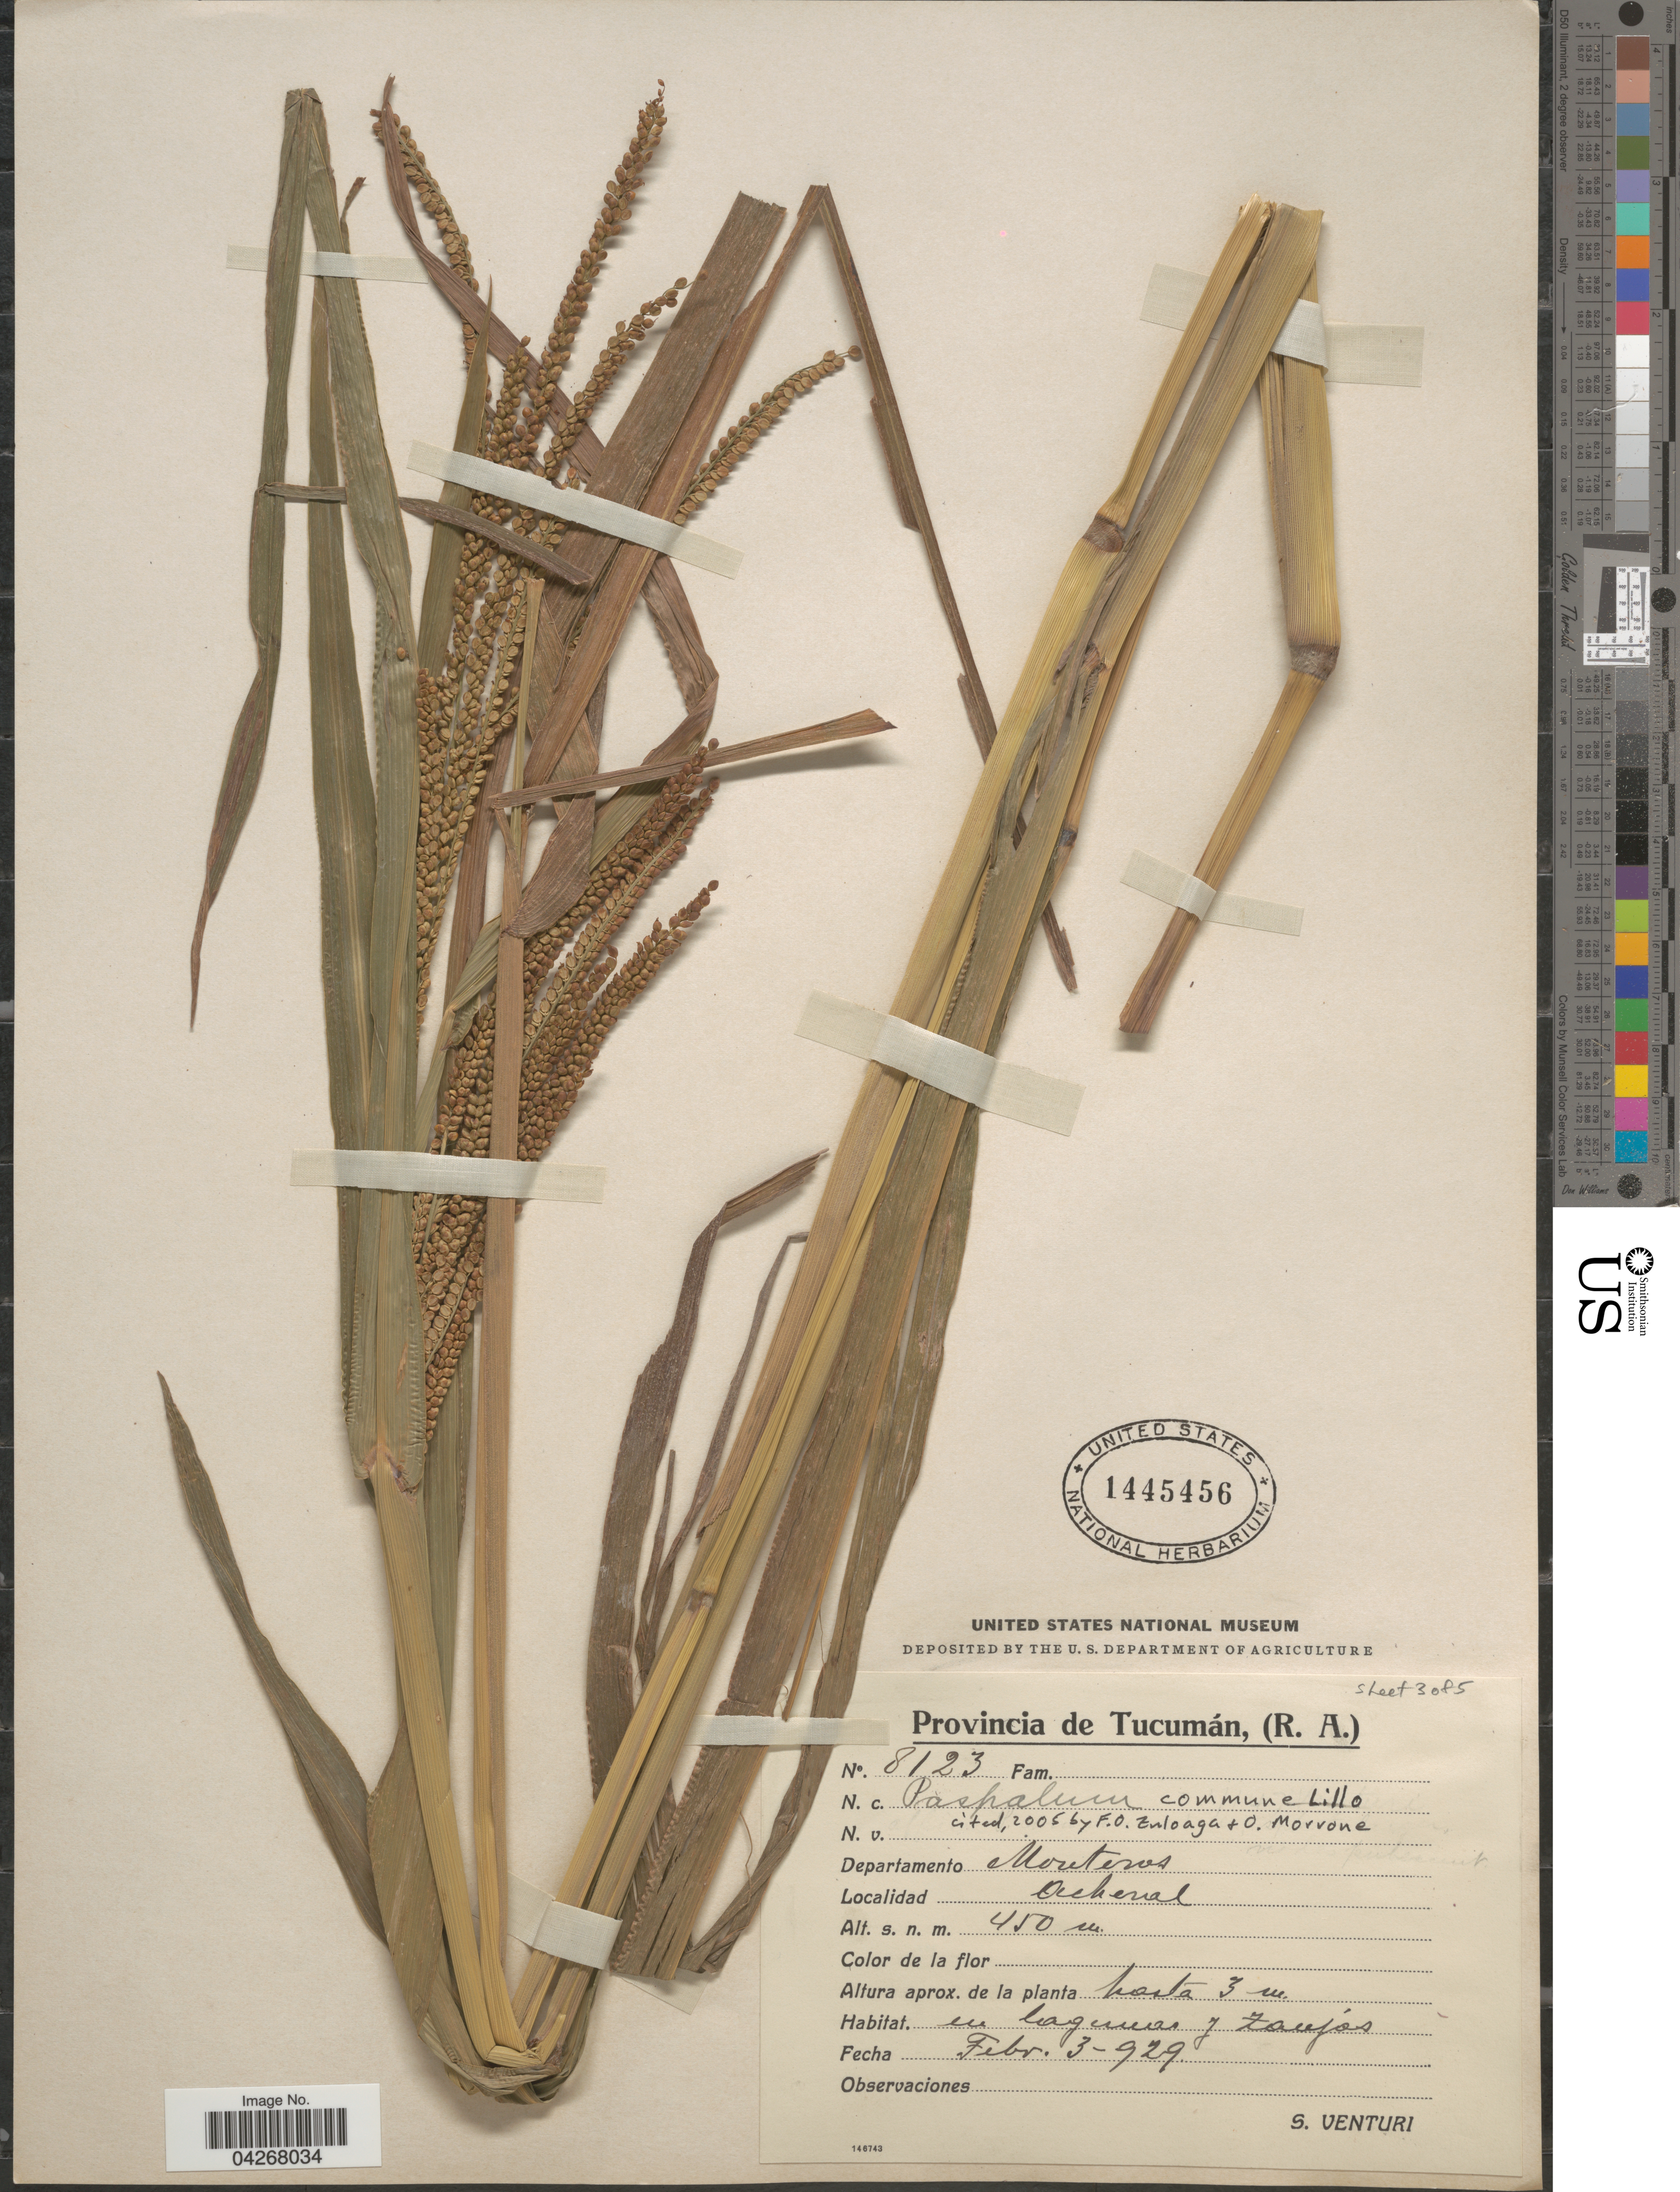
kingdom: Plantae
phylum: Tracheophyta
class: Liliopsida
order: Poales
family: Poaceae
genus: Paspalum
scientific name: Paspalum commune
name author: Lillo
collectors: S. Venturi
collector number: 8123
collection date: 1929-02-03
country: Argentina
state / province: Tucuman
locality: Departamento Monteros. Ocheral.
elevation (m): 450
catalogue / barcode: US 1445456